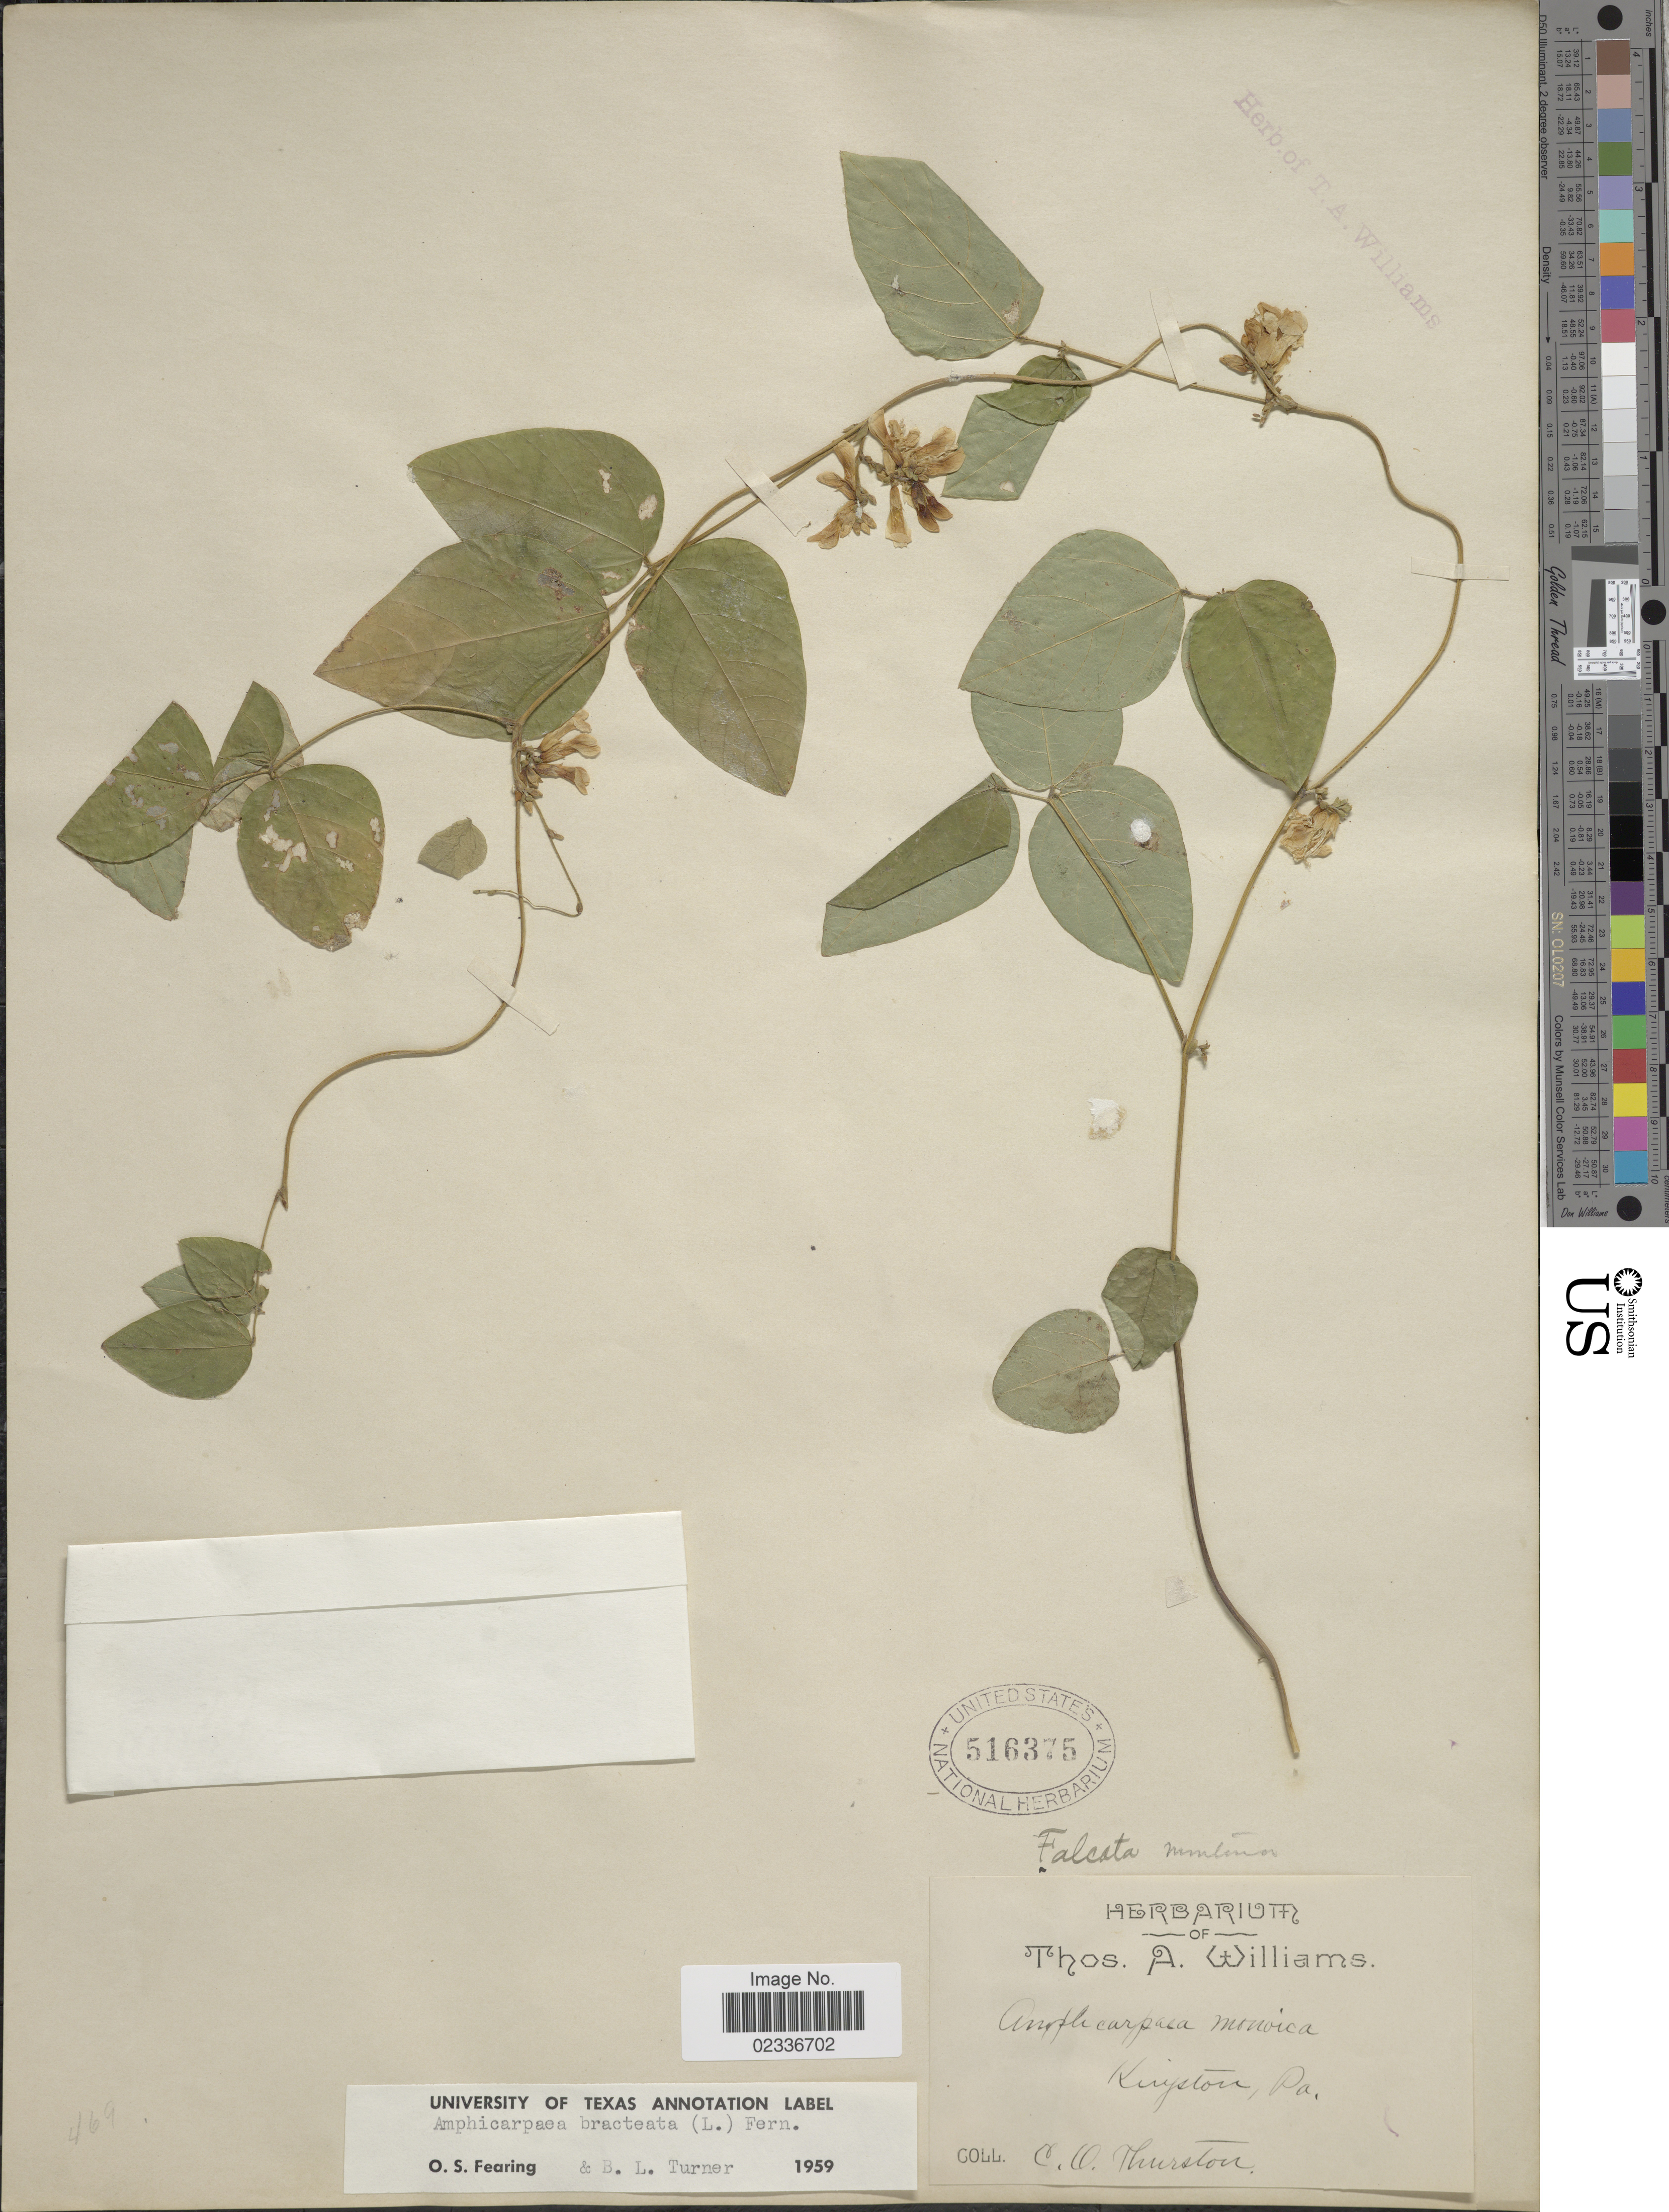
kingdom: Plantae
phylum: Tracheophyta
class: Magnoliopsida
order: Fabales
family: Fabaceae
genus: Amphicarpaea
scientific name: Amphicarpaea bracteata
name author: (L.) Fernald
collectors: C. Thurston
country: United States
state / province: Pennsylvania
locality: Kingston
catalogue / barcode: US 516375